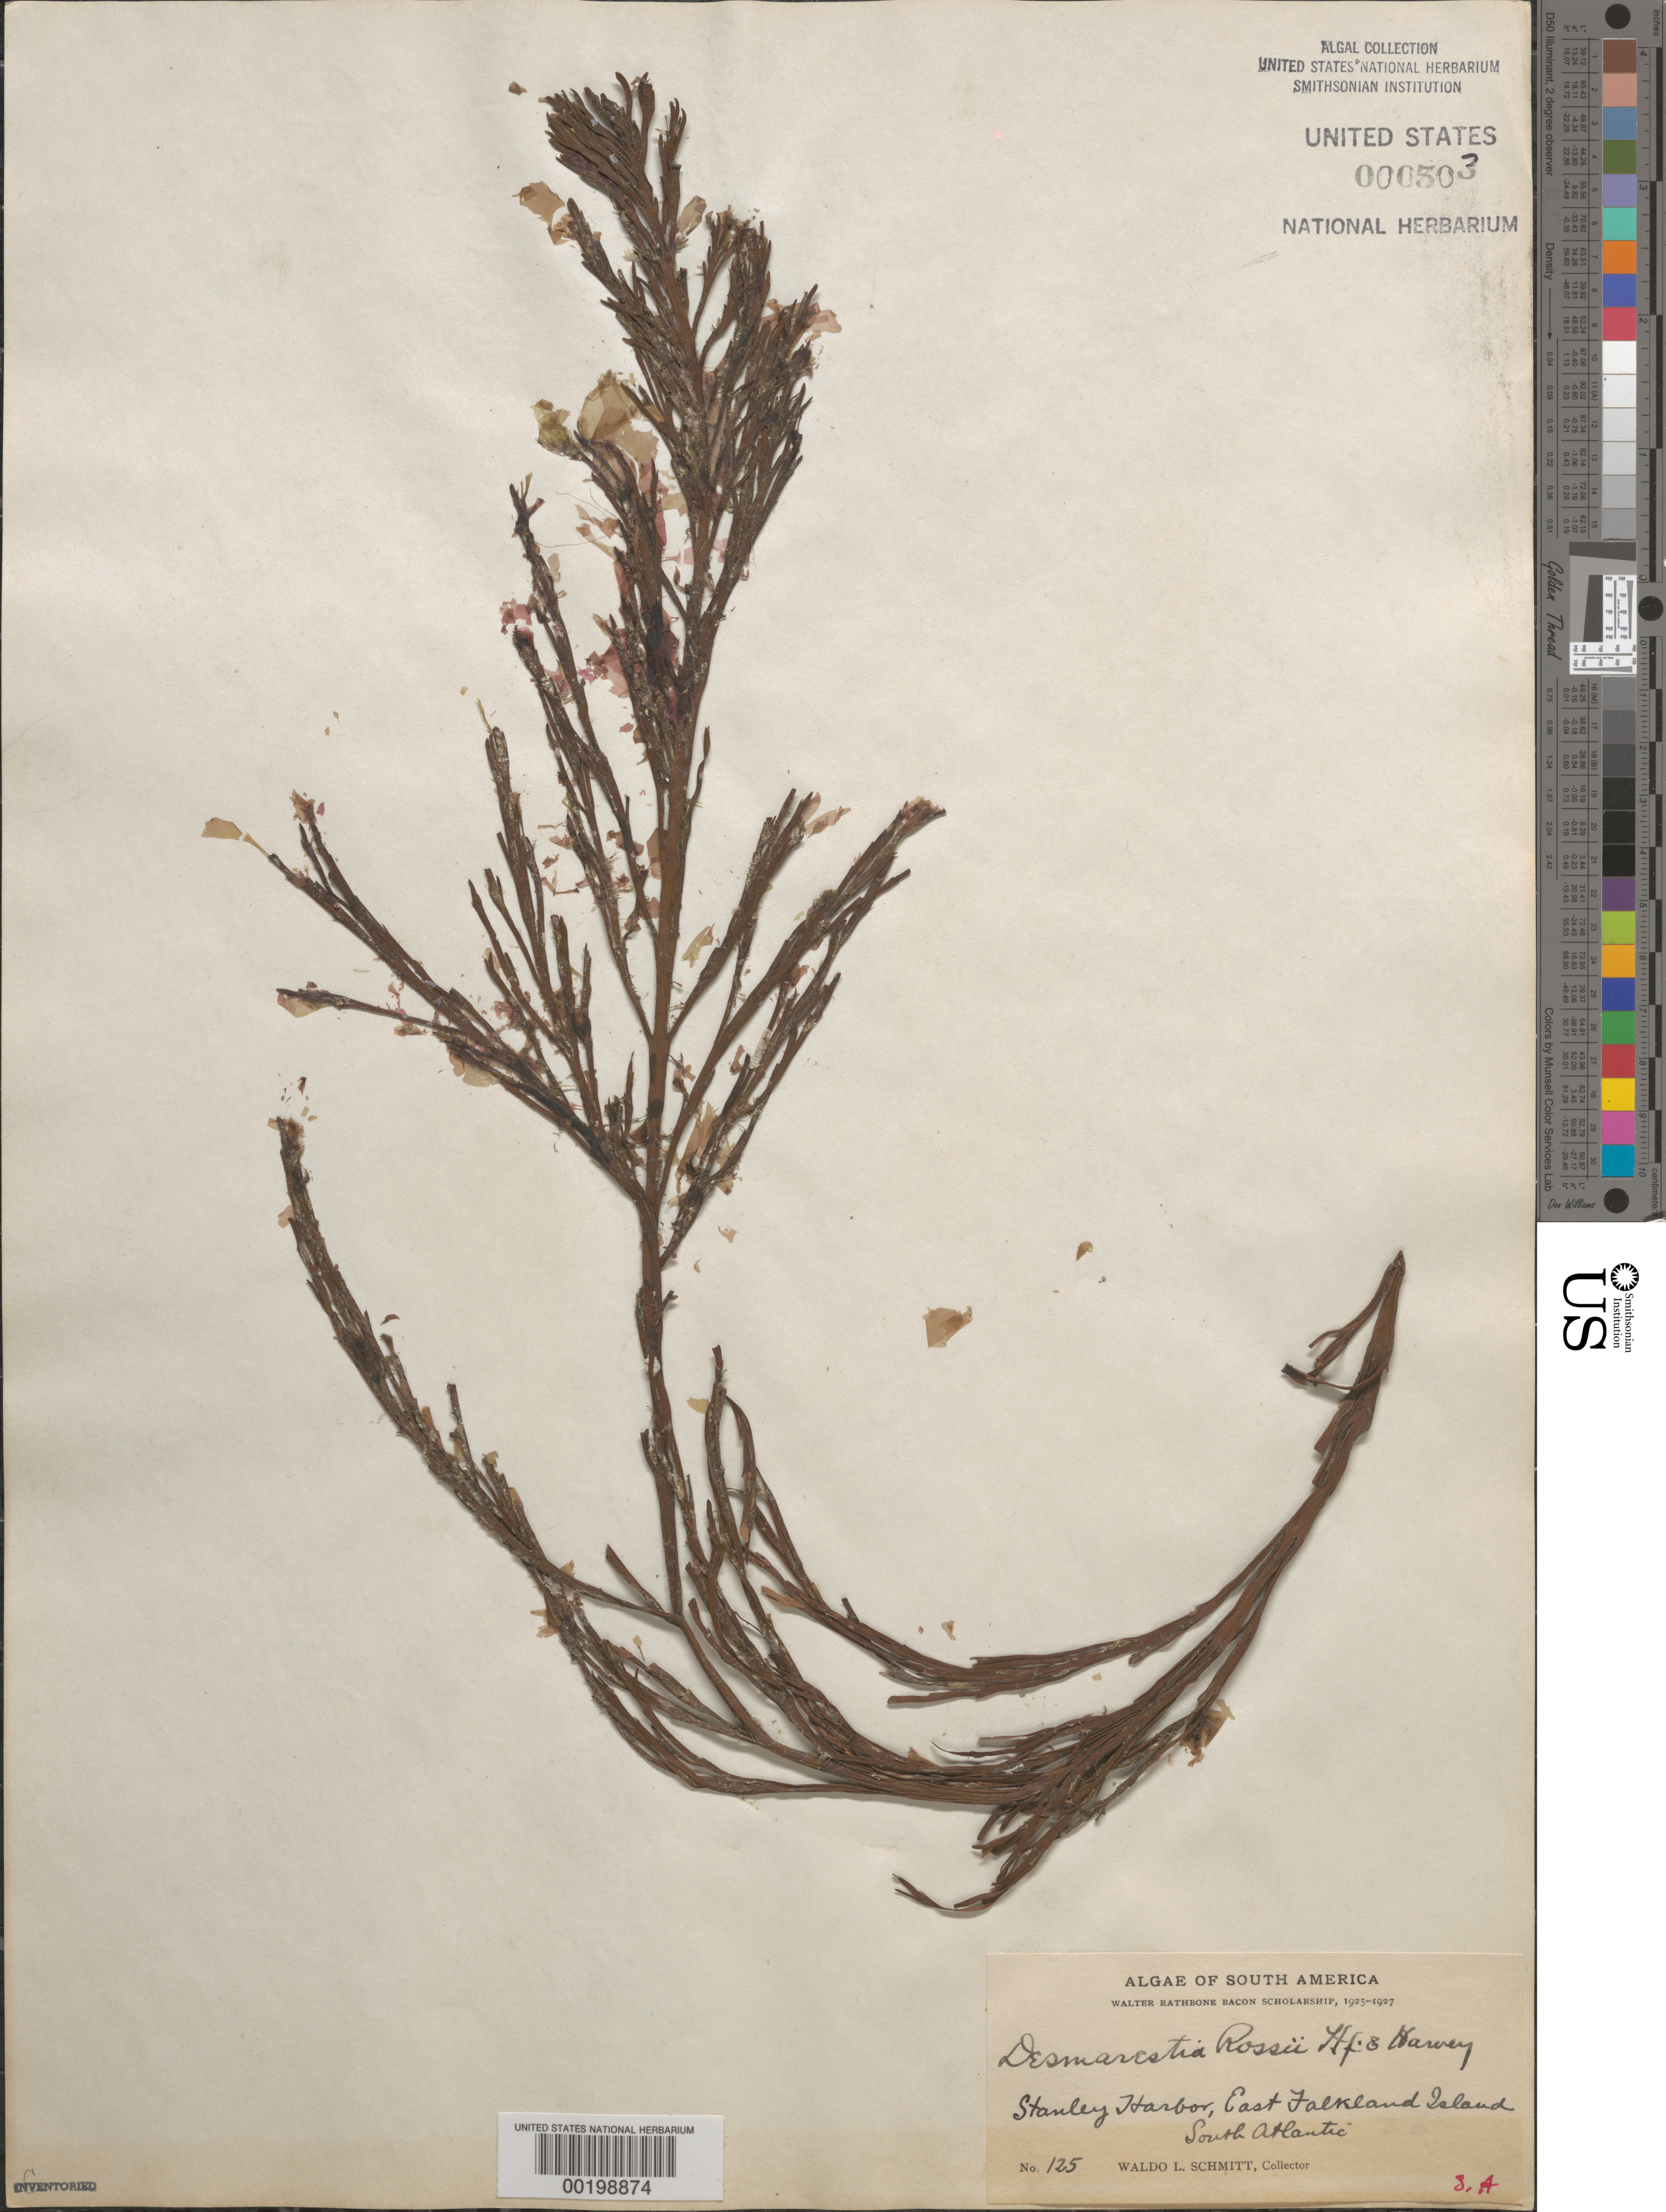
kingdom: Chromista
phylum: Ochrophyta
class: Phaeophyceae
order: Desmarestiales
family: Desmarestiaceae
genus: Desmarestia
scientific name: Desmarestia rossii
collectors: W. L. Schmitt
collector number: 125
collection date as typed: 1925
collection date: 1925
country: Falkland Islands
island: East Falkland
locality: Stanley Harbor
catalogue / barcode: US 503